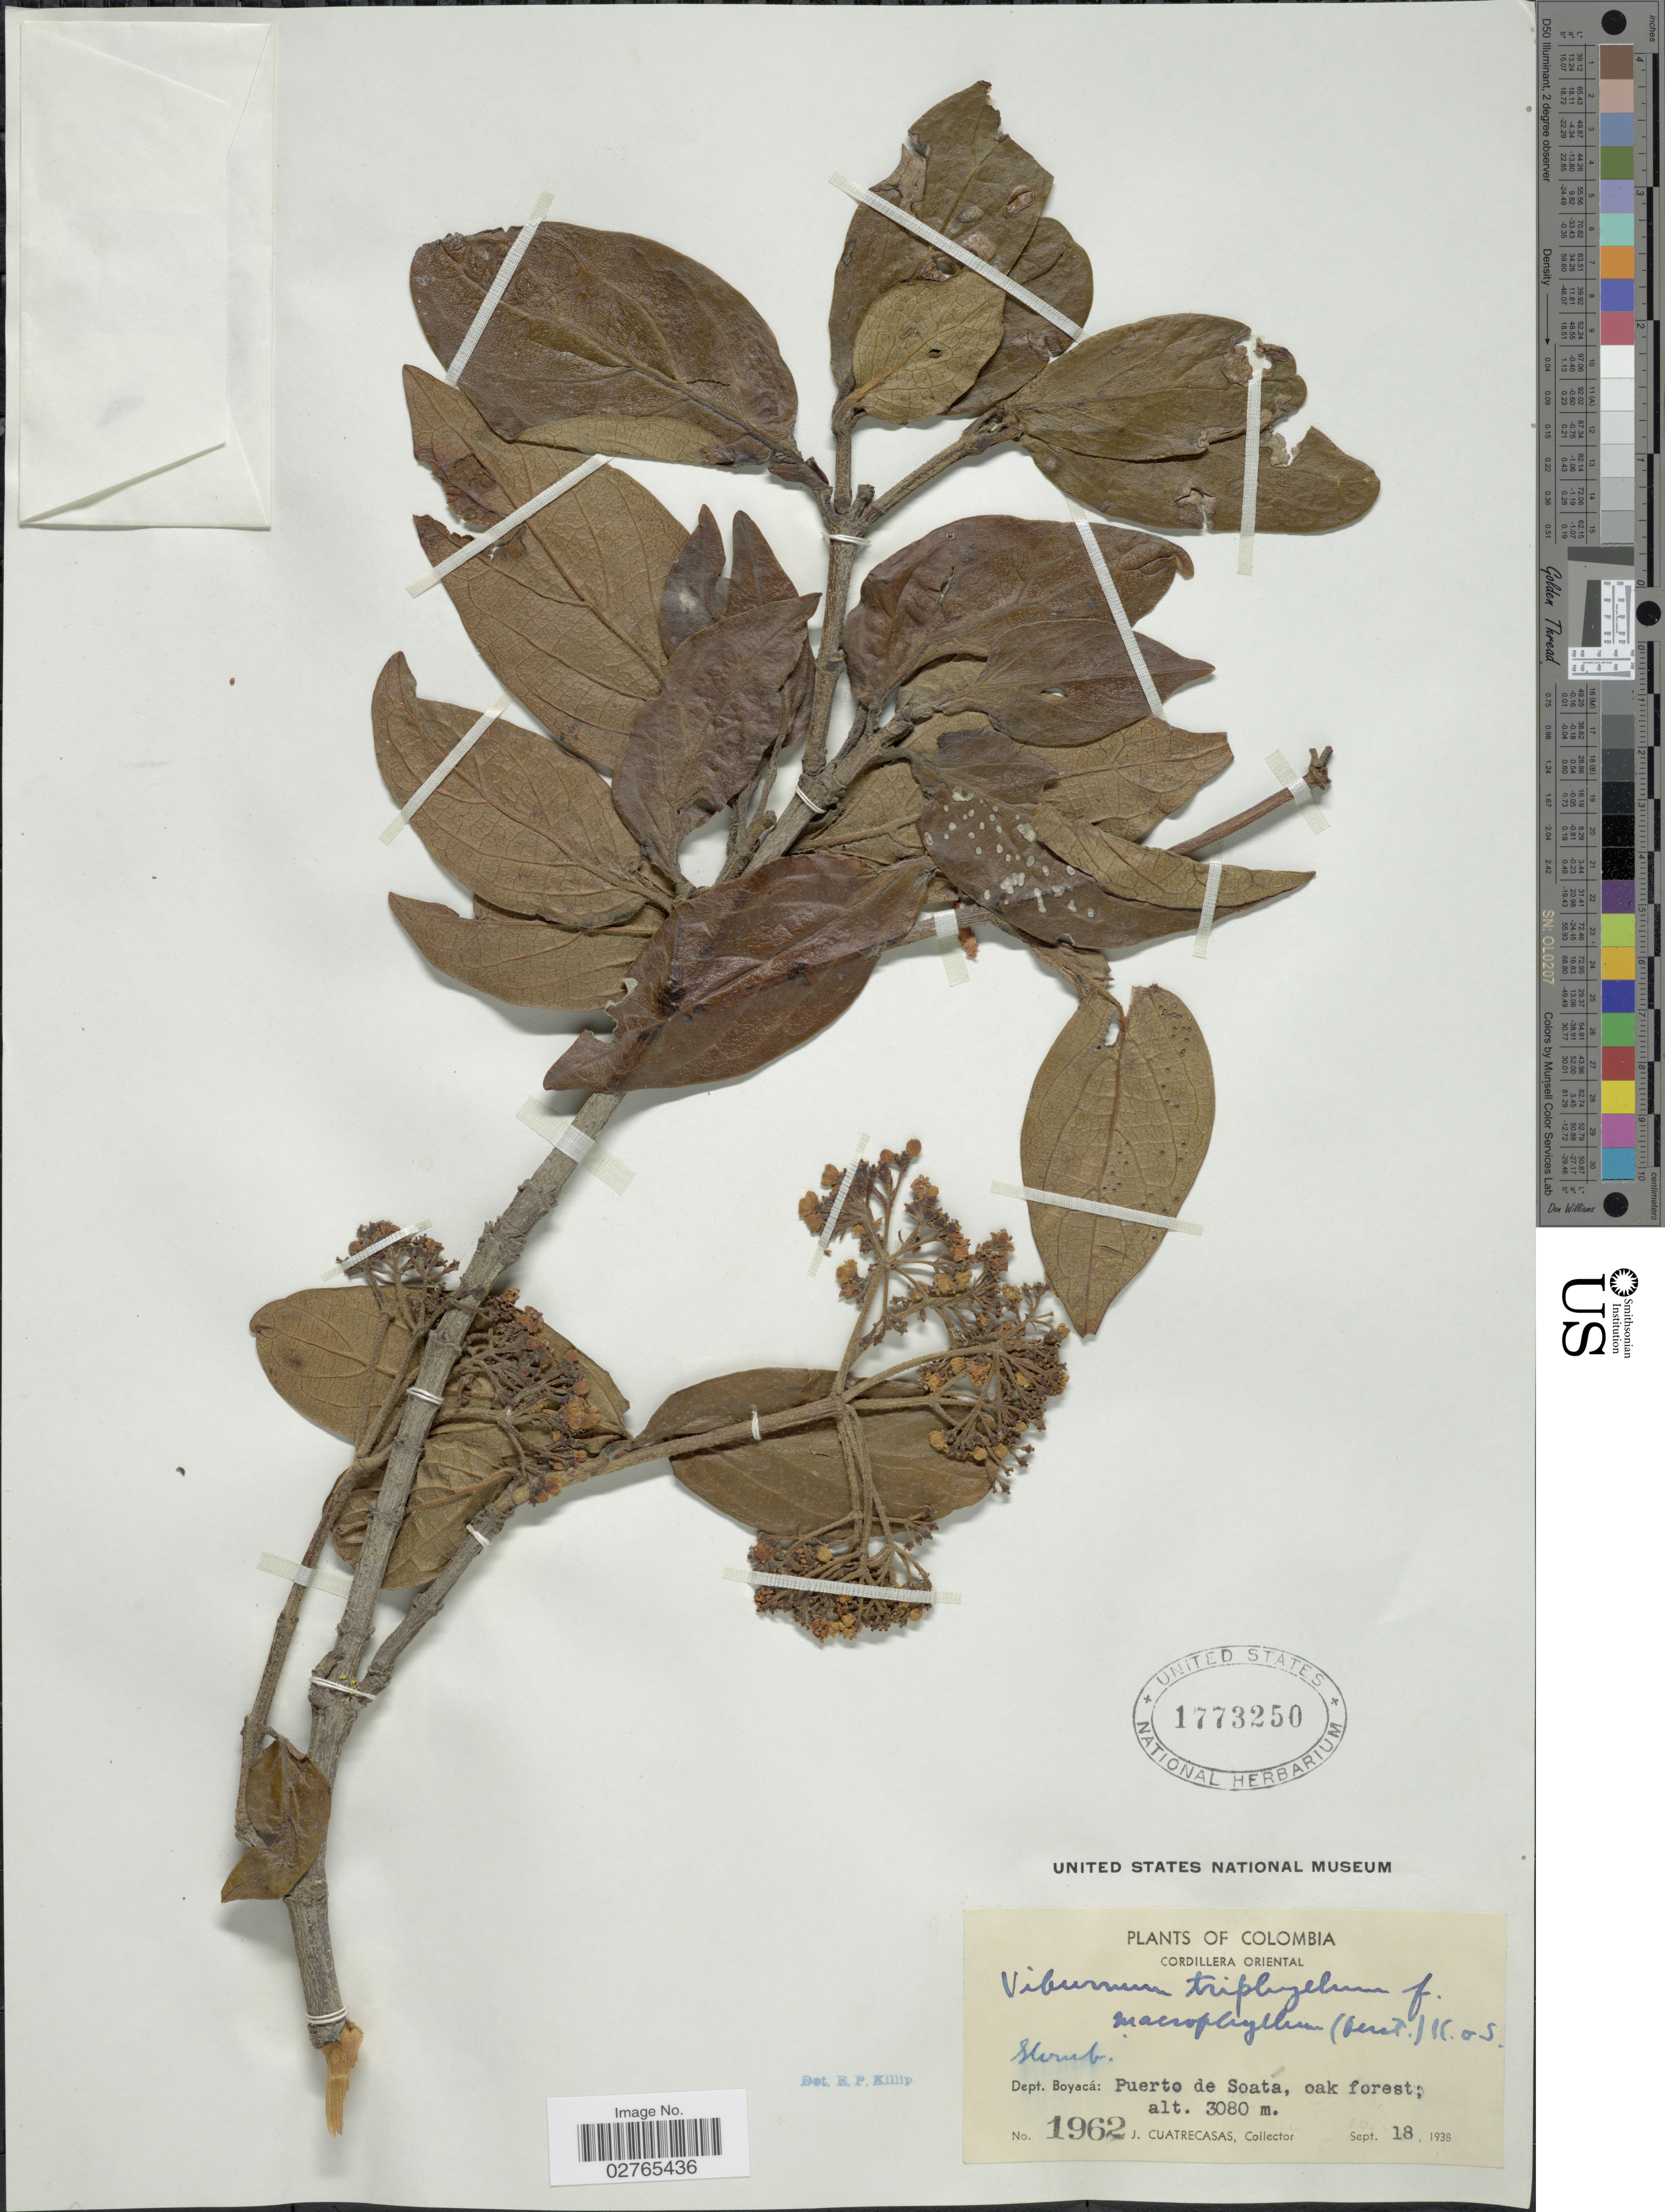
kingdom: Plantae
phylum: Tracheophyta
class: Magnoliopsida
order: Dipsacales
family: Viburnaceae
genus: Viburnum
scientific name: Viburnum triphyllum f. macrophyllum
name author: (Oerst.) Killip & A.C. Sm.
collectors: J. Cuatrecasas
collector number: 1962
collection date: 1938-09-18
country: Colombia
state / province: Boyacá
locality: Cordillera Oriental. Dept. Boyacá: Puerto de Soata, oak forest.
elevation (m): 3080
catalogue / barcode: US 1773250